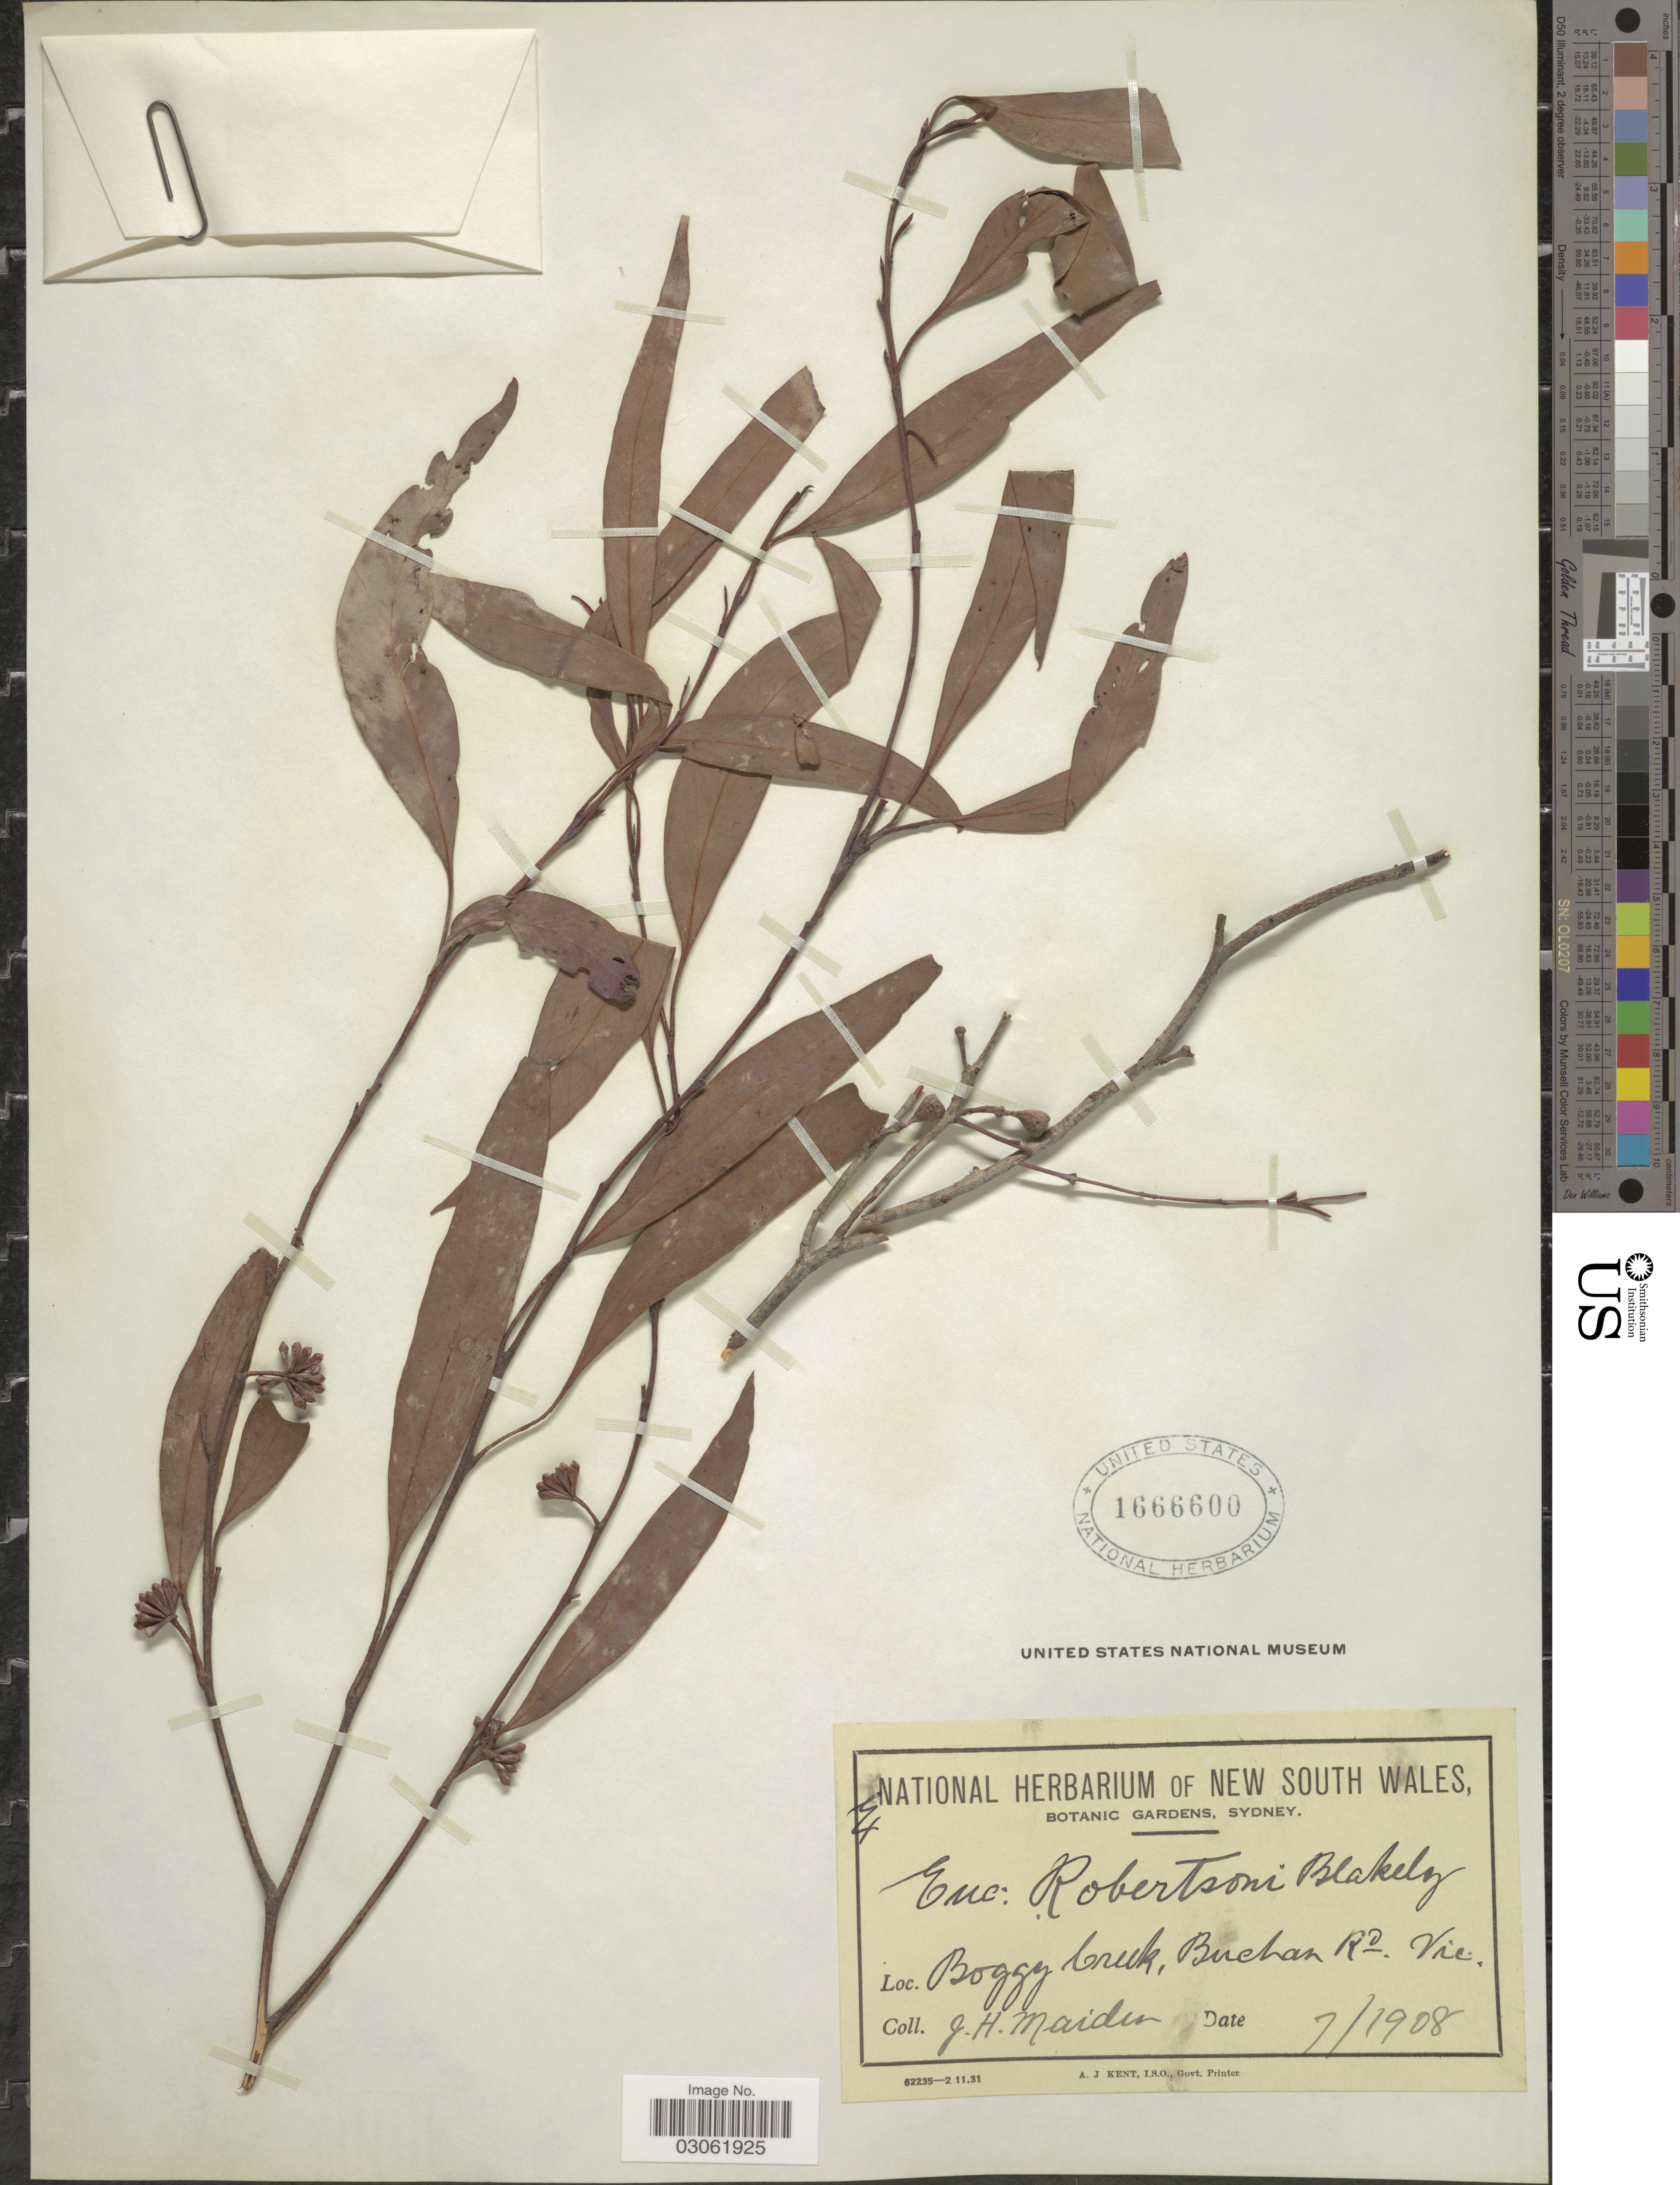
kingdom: Plantae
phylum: Tracheophyta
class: Magnoliopsida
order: Myrtales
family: Myrtaceae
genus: Eucalyptus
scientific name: Eucalyptus robertsonii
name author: Blakely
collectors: J. Maiden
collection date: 1908-07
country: Australia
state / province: New South Wales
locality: Boggy Creek, Buchan Rd. Vic.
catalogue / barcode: US 1666600